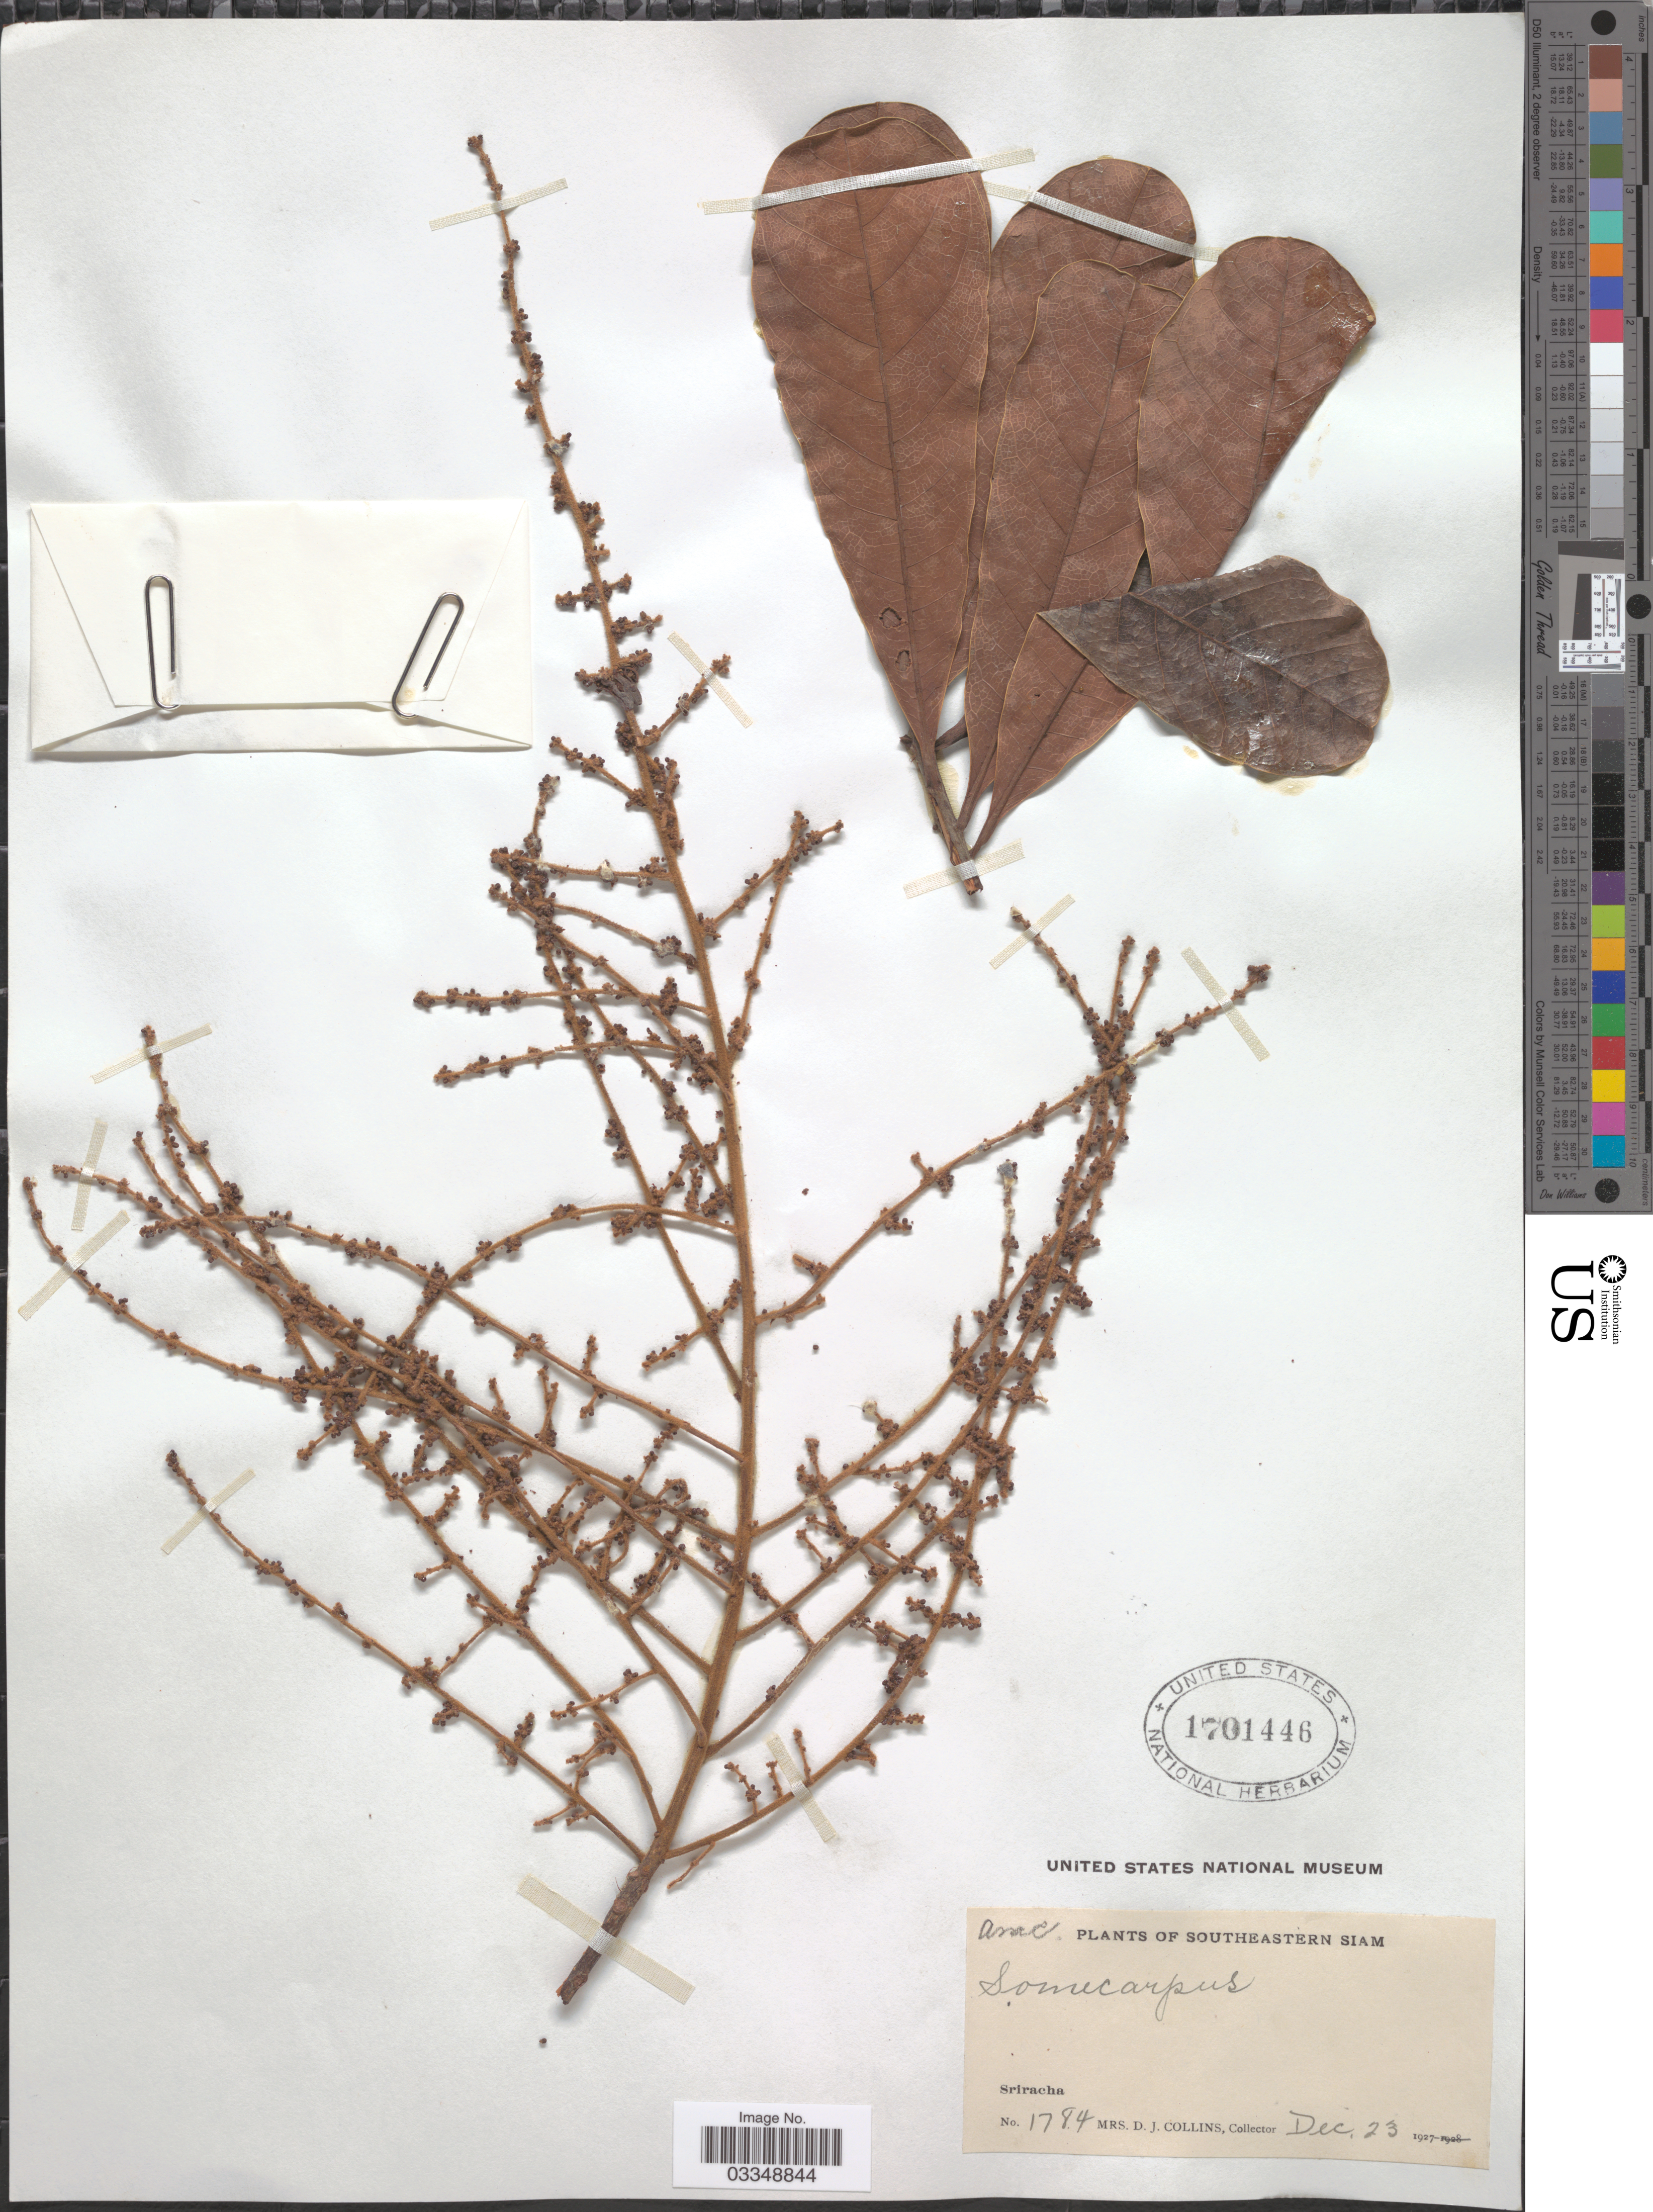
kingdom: Plantae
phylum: Tracheophyta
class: Magnoliopsida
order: Sapindales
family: Anacardiaceae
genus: Semecarpus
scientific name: Semecarpus sp.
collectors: Mrs. D. J. Collins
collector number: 1784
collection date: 1927-12-23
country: Thailand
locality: Southeastern Siam. Sriracha.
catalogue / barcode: US 1701446